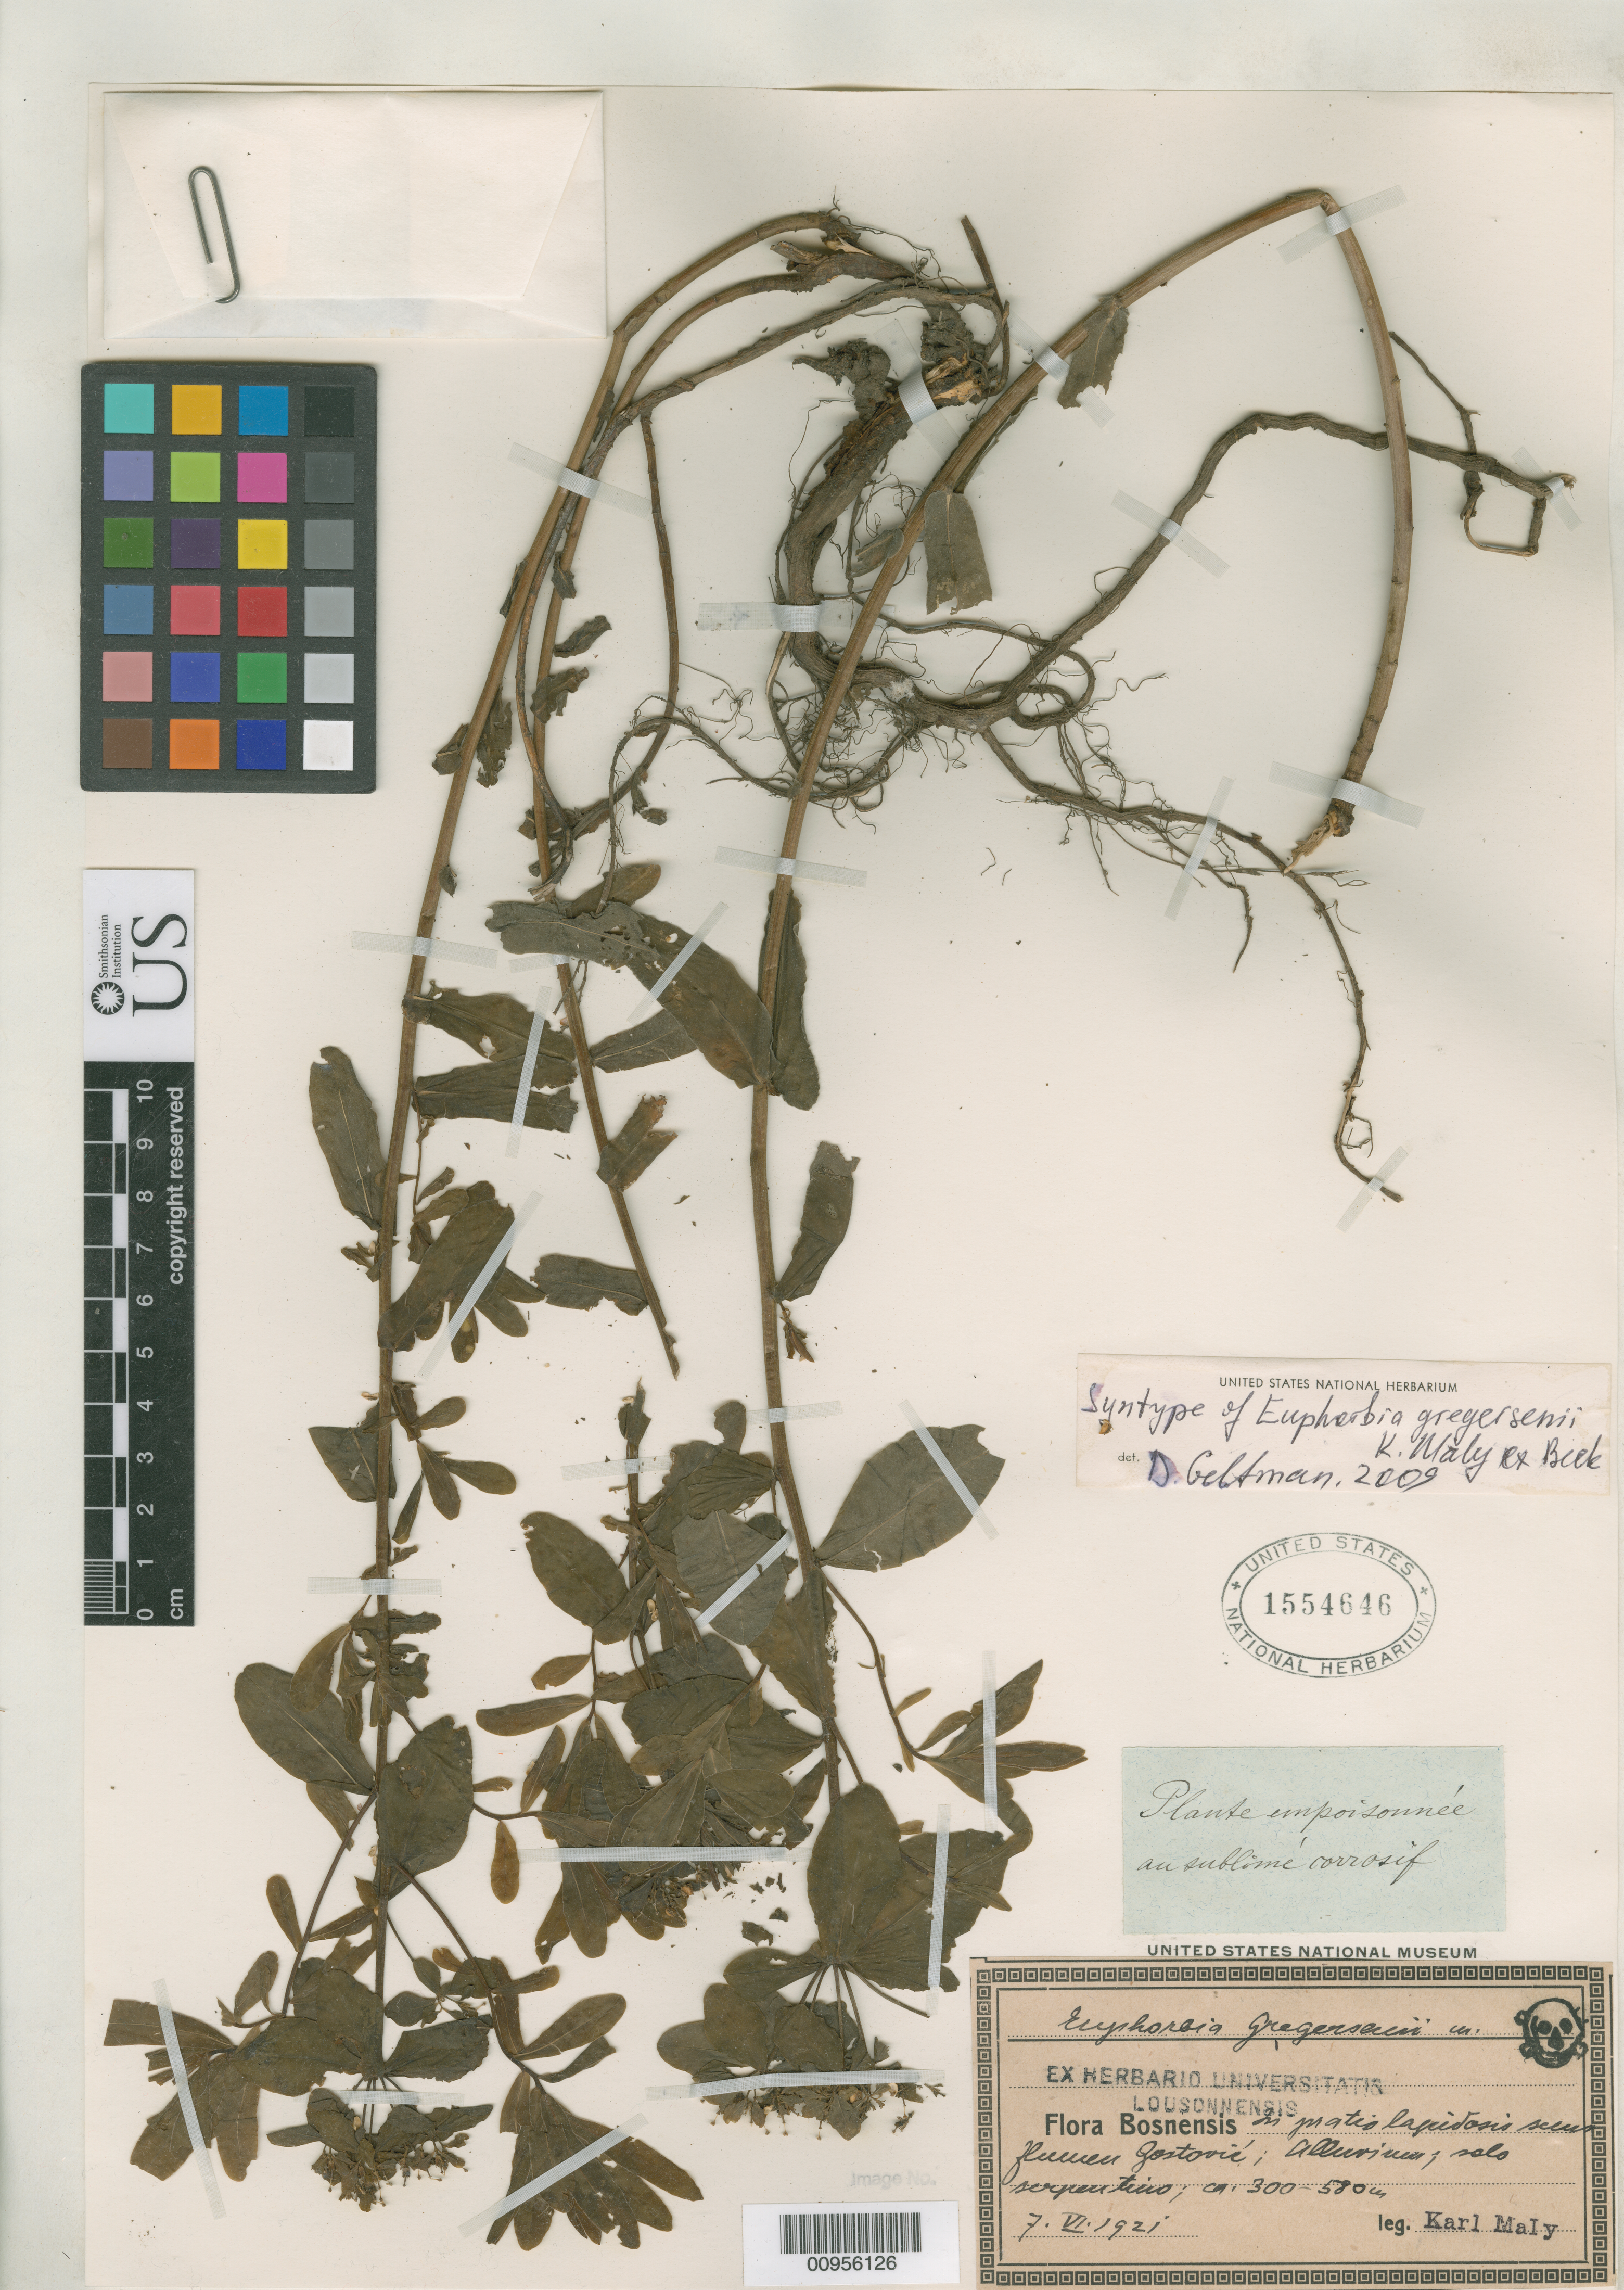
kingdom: Plantae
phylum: Tracheophyta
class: Magnoliopsida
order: Malpighiales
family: Euphorbiaceae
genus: Euphorbia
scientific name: Euphorbia gregersenii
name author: K. Malý ex Beck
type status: Syntype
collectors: K. Malý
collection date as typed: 07 Jun 1921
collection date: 1921-06-07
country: Bosnia and Herzegovina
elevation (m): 300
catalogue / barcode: US 1554646